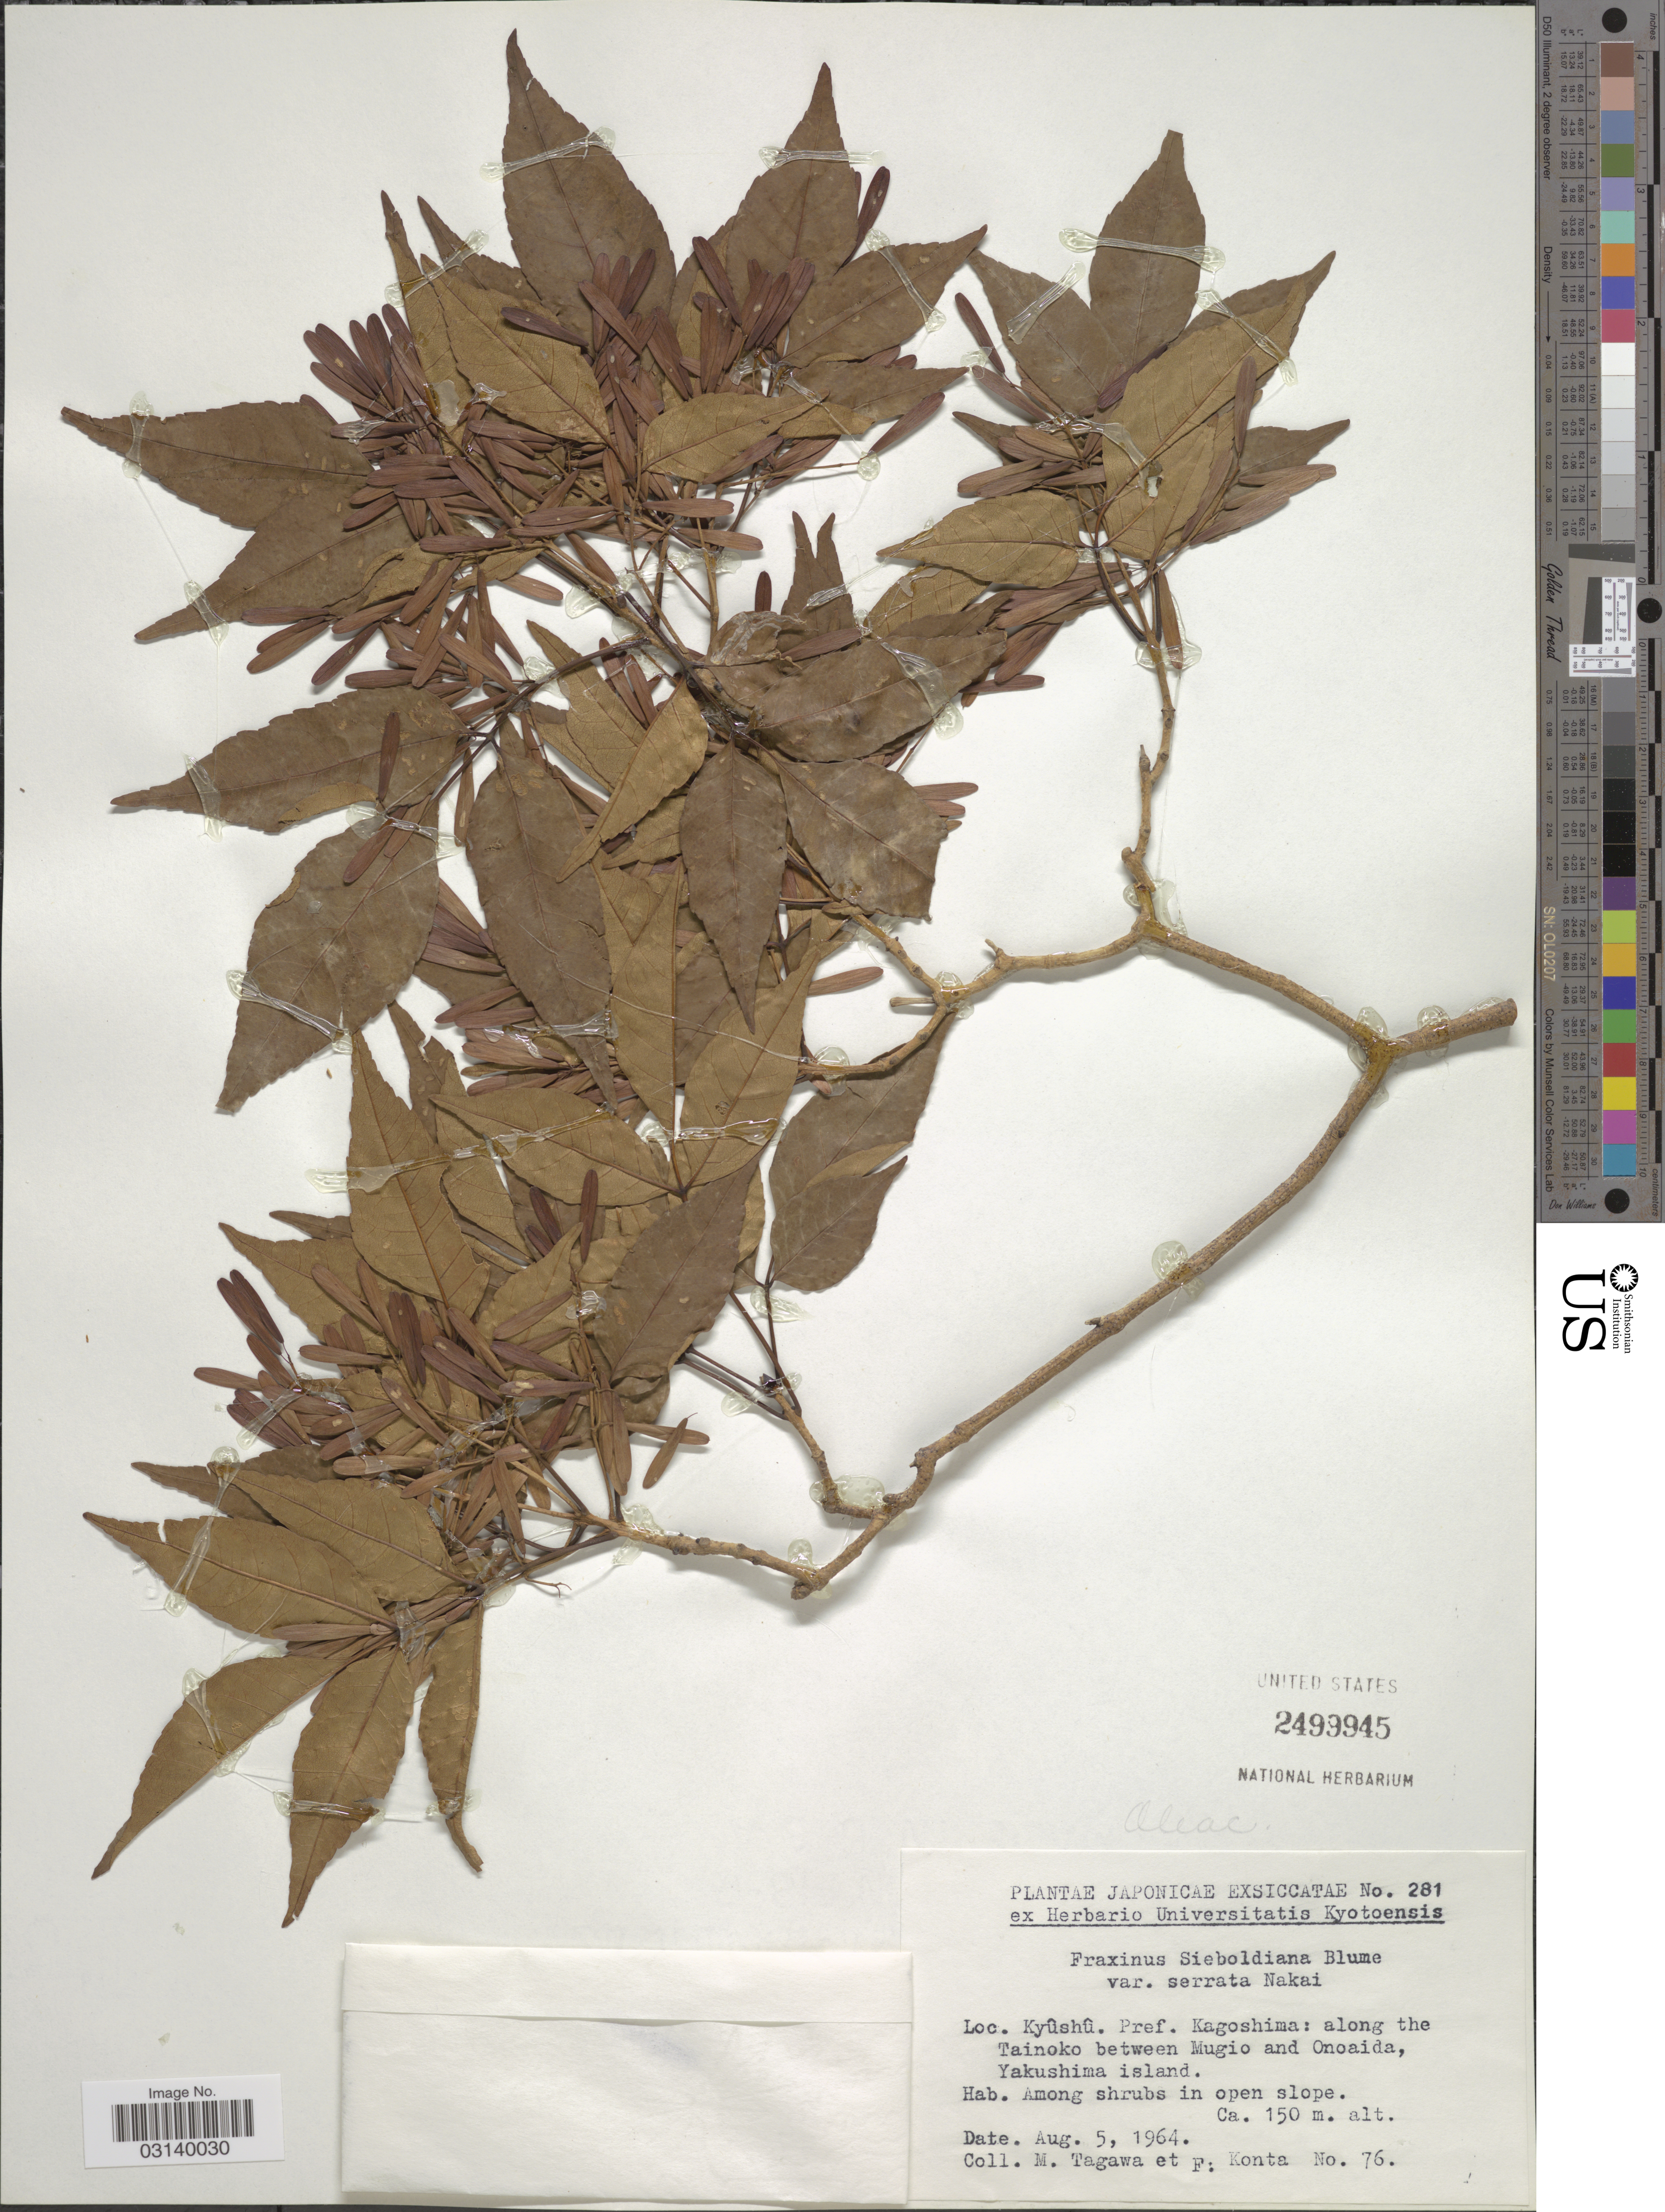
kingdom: Plantae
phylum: Tracheophyta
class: Magnoliopsida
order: Lamiales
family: Oleaceae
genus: Fraxinus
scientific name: Fraxinus sieboldiana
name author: Blume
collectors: M. Tagawa & F. Konta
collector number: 76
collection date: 1964-08-05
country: Japan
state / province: Kagosima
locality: Kyûshû. Pref. Kagoshima: along the Tainoko between Mugio and Onoaida, Yakushima island.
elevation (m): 150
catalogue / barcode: US 2499945